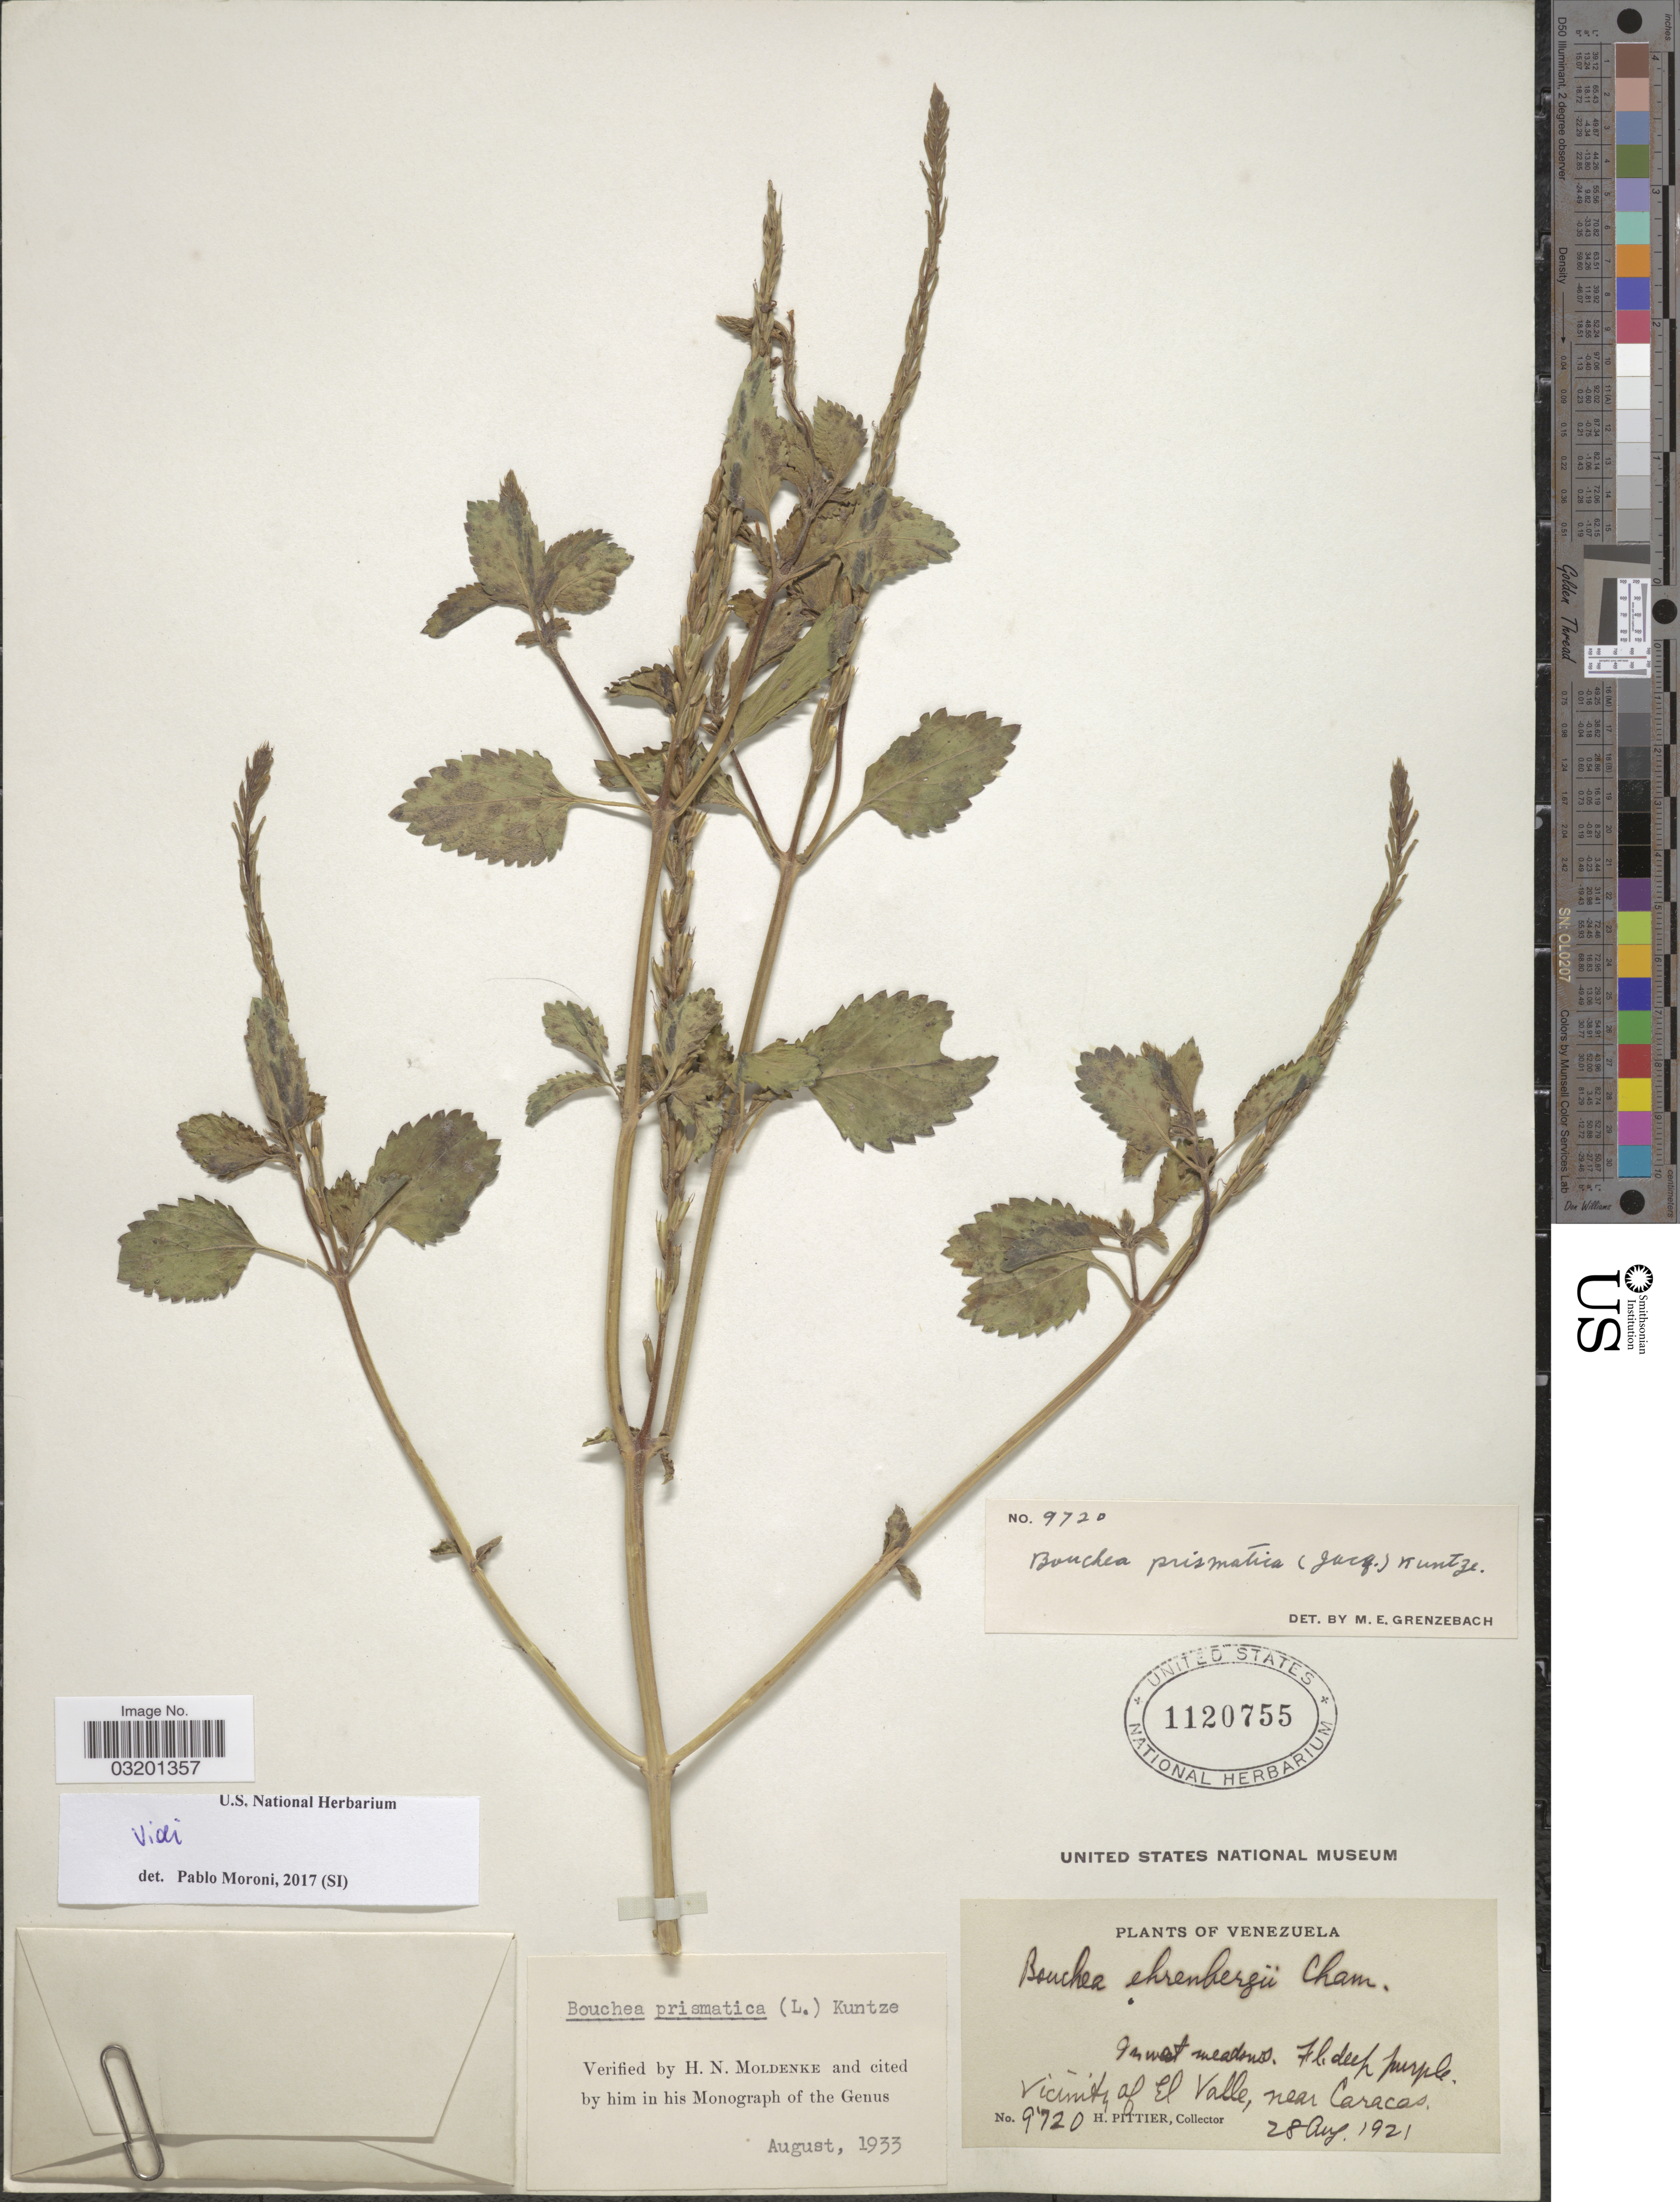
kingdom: Plantae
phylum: Tracheophyta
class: Magnoliopsida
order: Lamiales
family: Verbenaceae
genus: Bouchea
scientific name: Bouchea prismatica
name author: (L.) Kuntze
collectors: H. F. Pittier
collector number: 9720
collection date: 1921-08-28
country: Venezuela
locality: Vicinity of El Valle, near Caracas.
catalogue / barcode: US 1120755